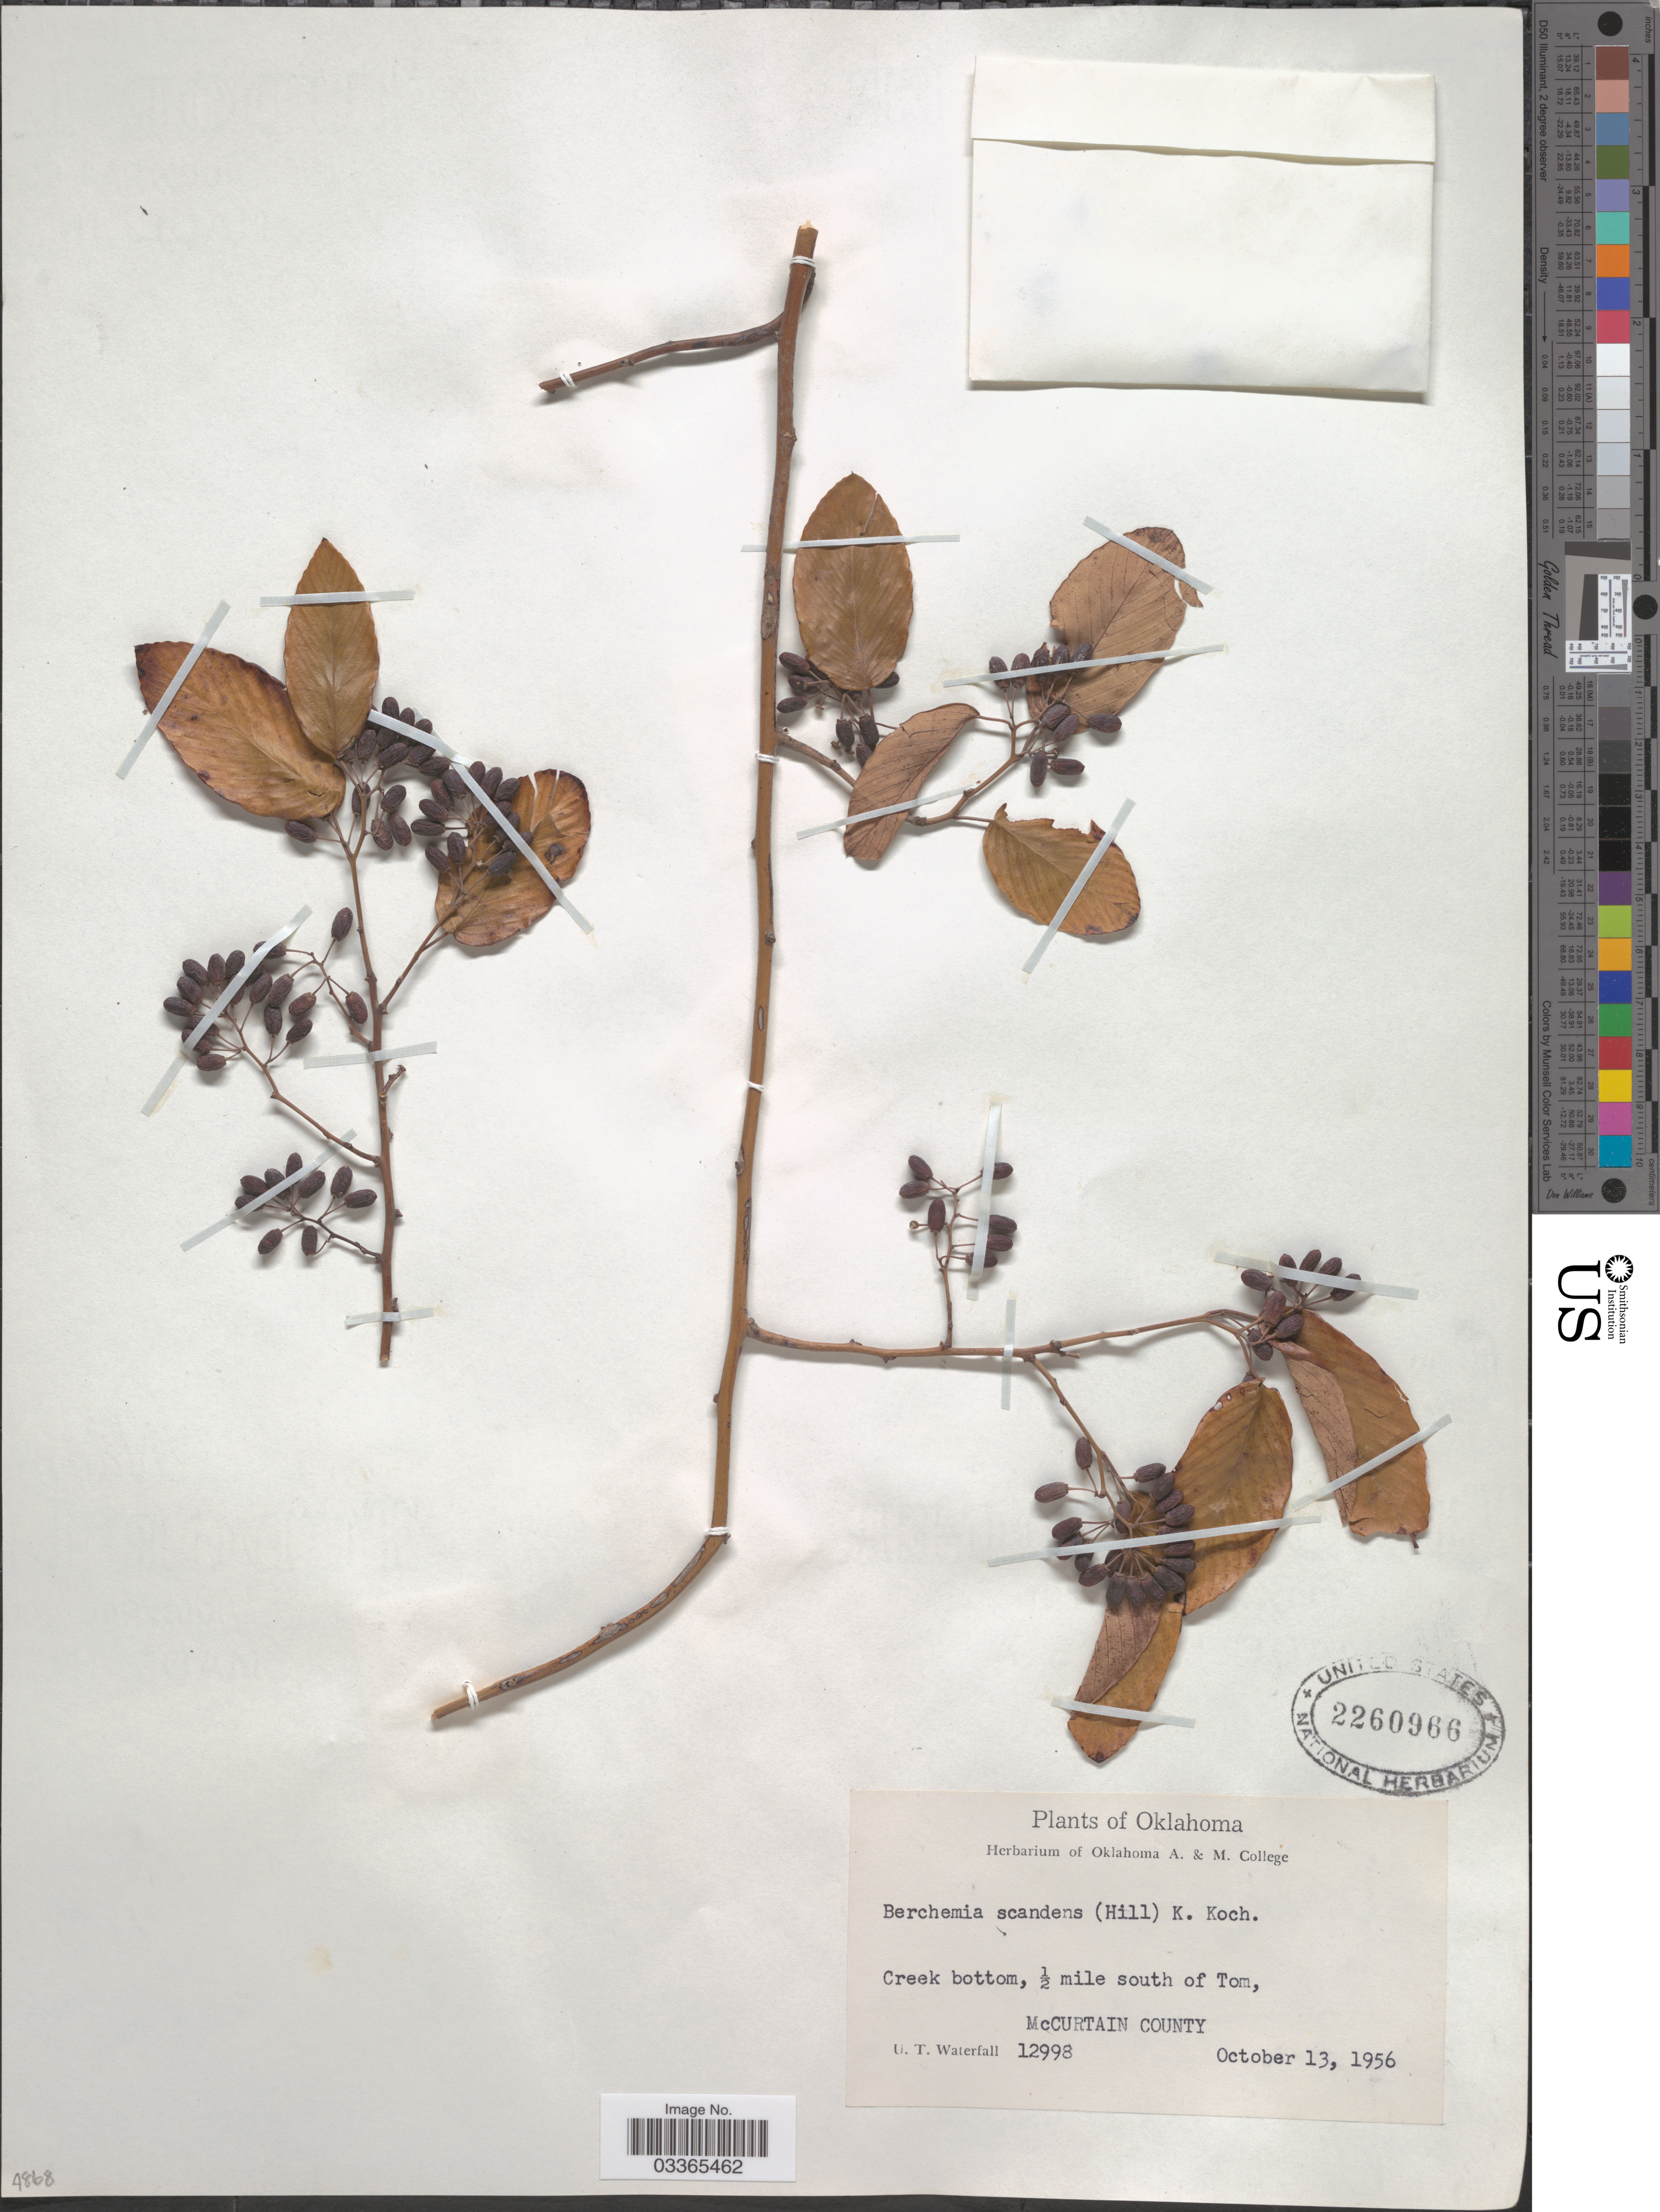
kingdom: Plantae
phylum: Tracheophyta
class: Magnoliopsida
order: Rosales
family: Rhamnaceae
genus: Berchemia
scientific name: Berchemia scandens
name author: (Hill) K. Koch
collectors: U. T. Waterfall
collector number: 12998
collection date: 1956-10-13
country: United States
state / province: Oklahoma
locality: Creek bottom, ½ mile south of Tom, McCurtain County.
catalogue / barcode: US 2260966